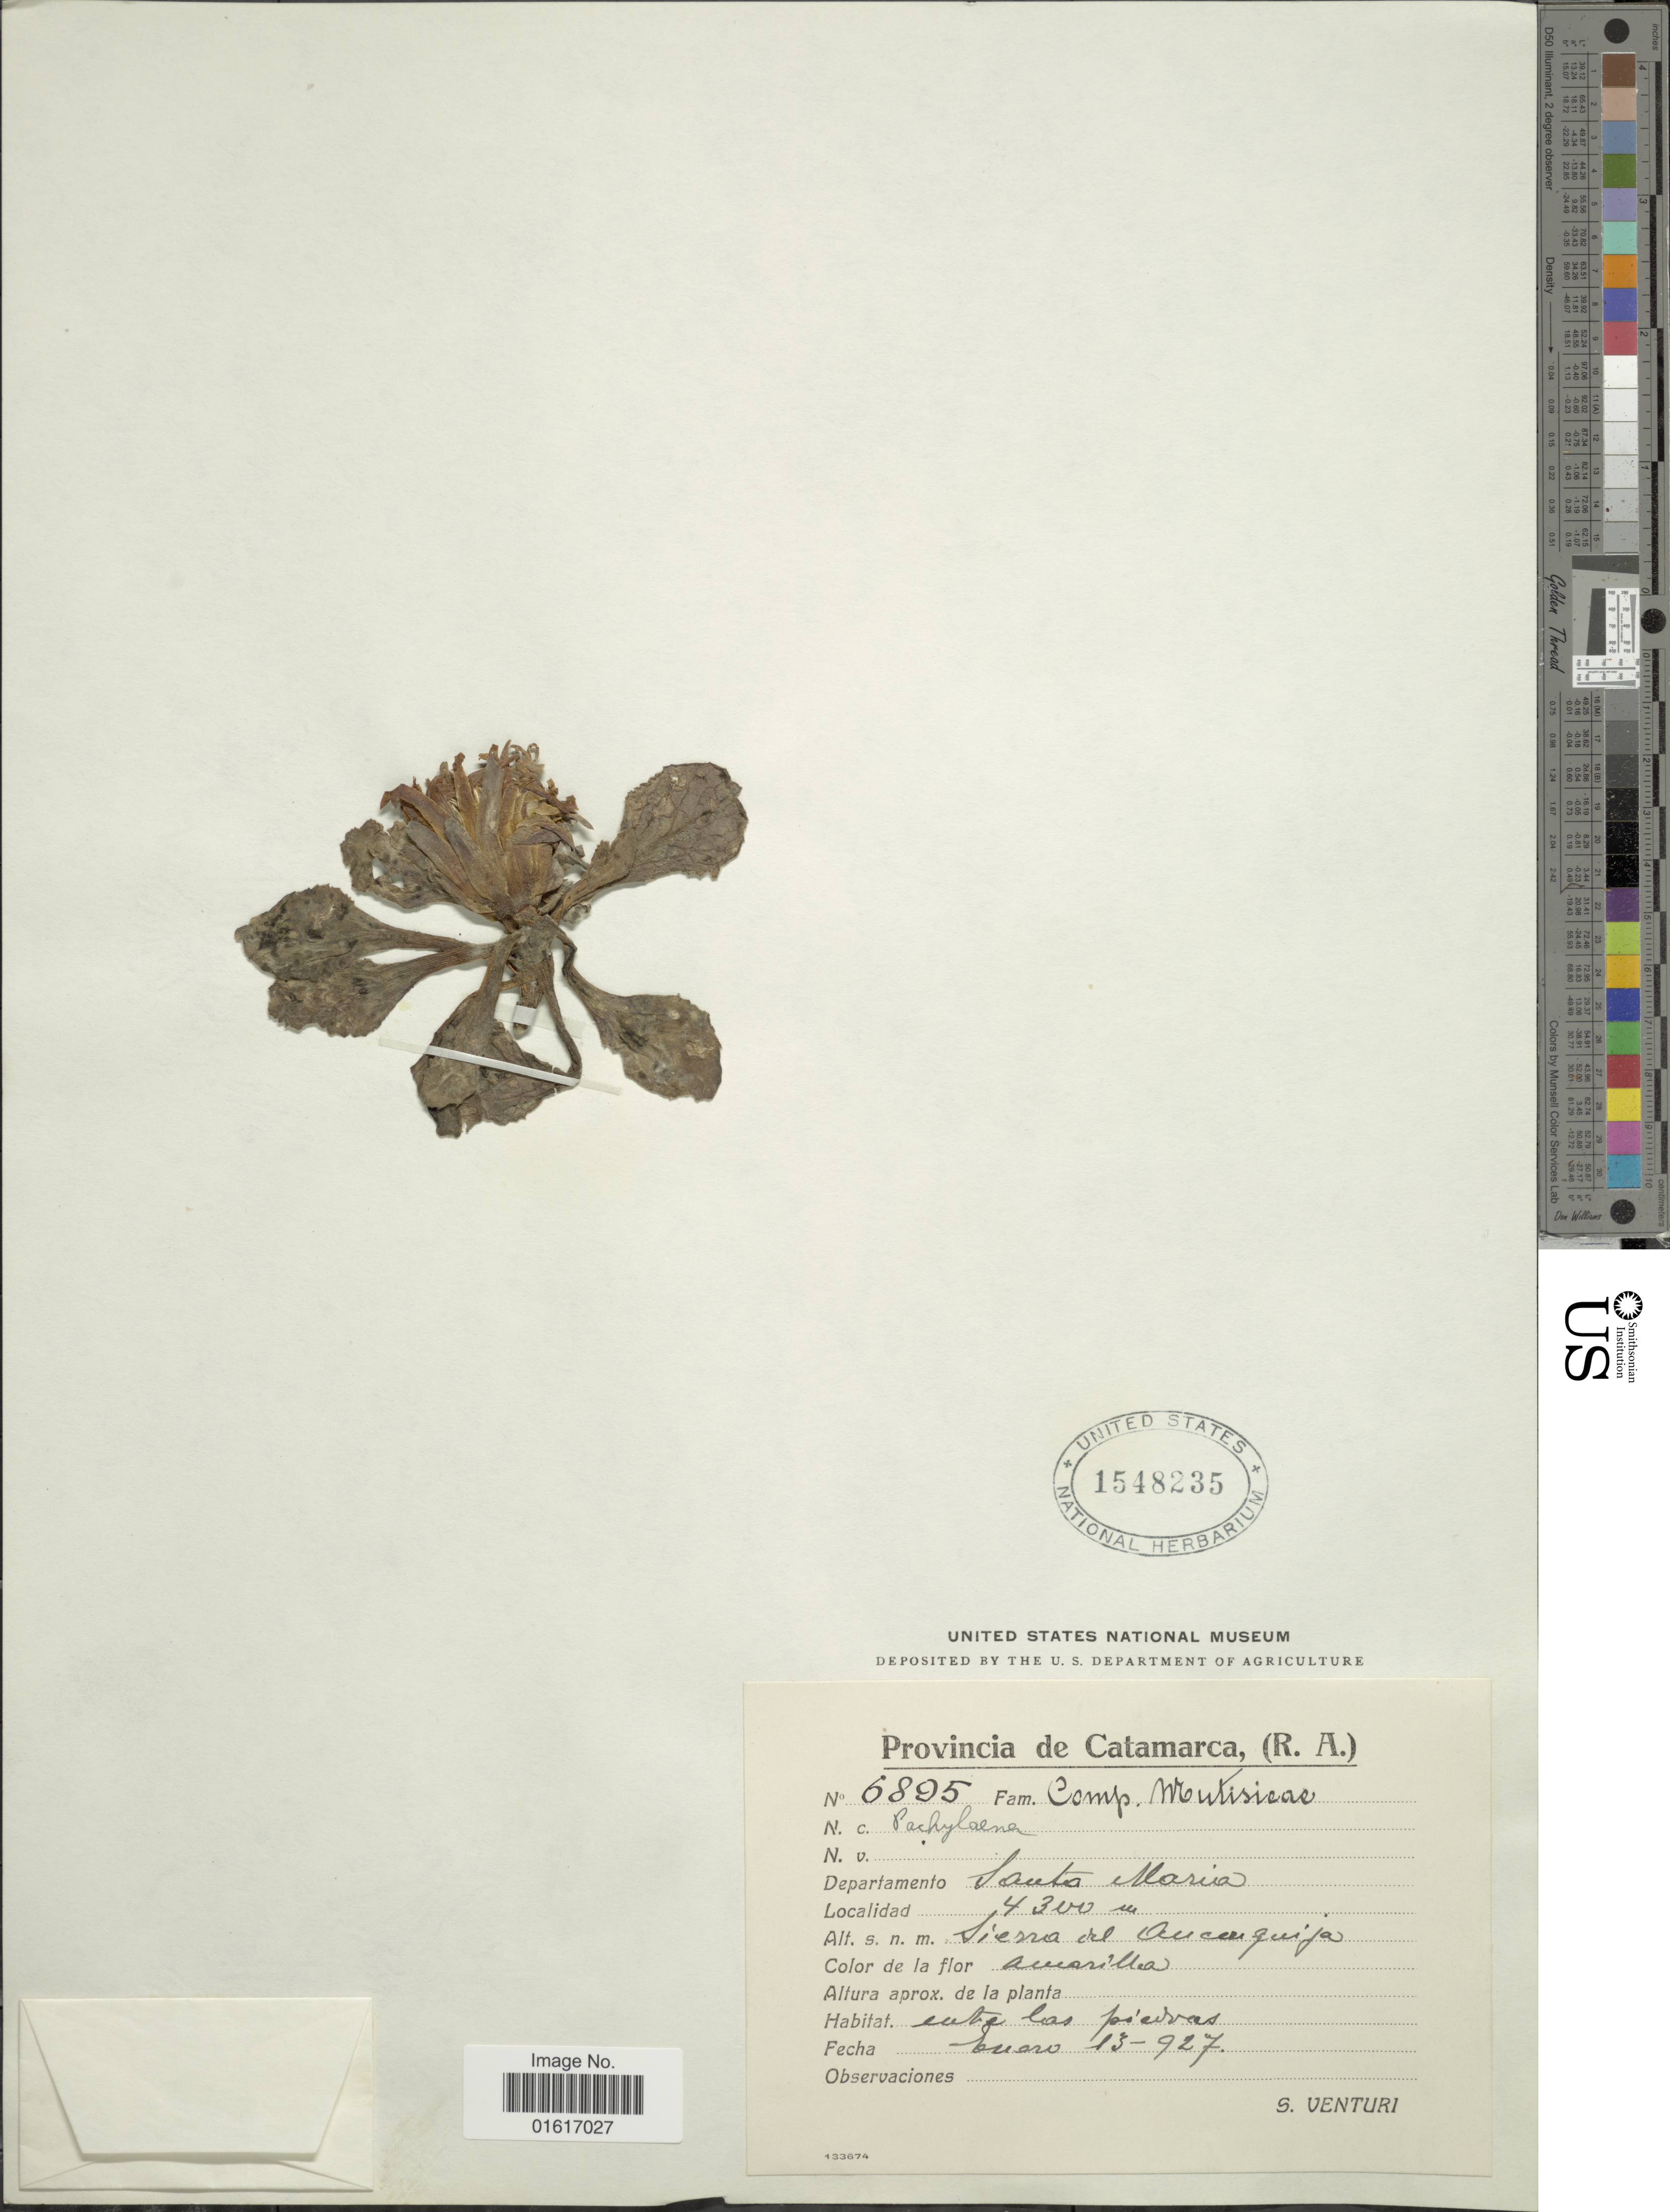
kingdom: Plantae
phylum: Tracheophyta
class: Magnoliopsida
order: Asterales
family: Asteraceae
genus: Pachylaena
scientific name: Pachylaena sp.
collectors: S. Venturi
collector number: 6895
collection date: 1927-01-13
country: Argentina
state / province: Catamarca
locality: Departamento Santa Maria, Sieera del Oucerquija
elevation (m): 4300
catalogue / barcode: US 1548235